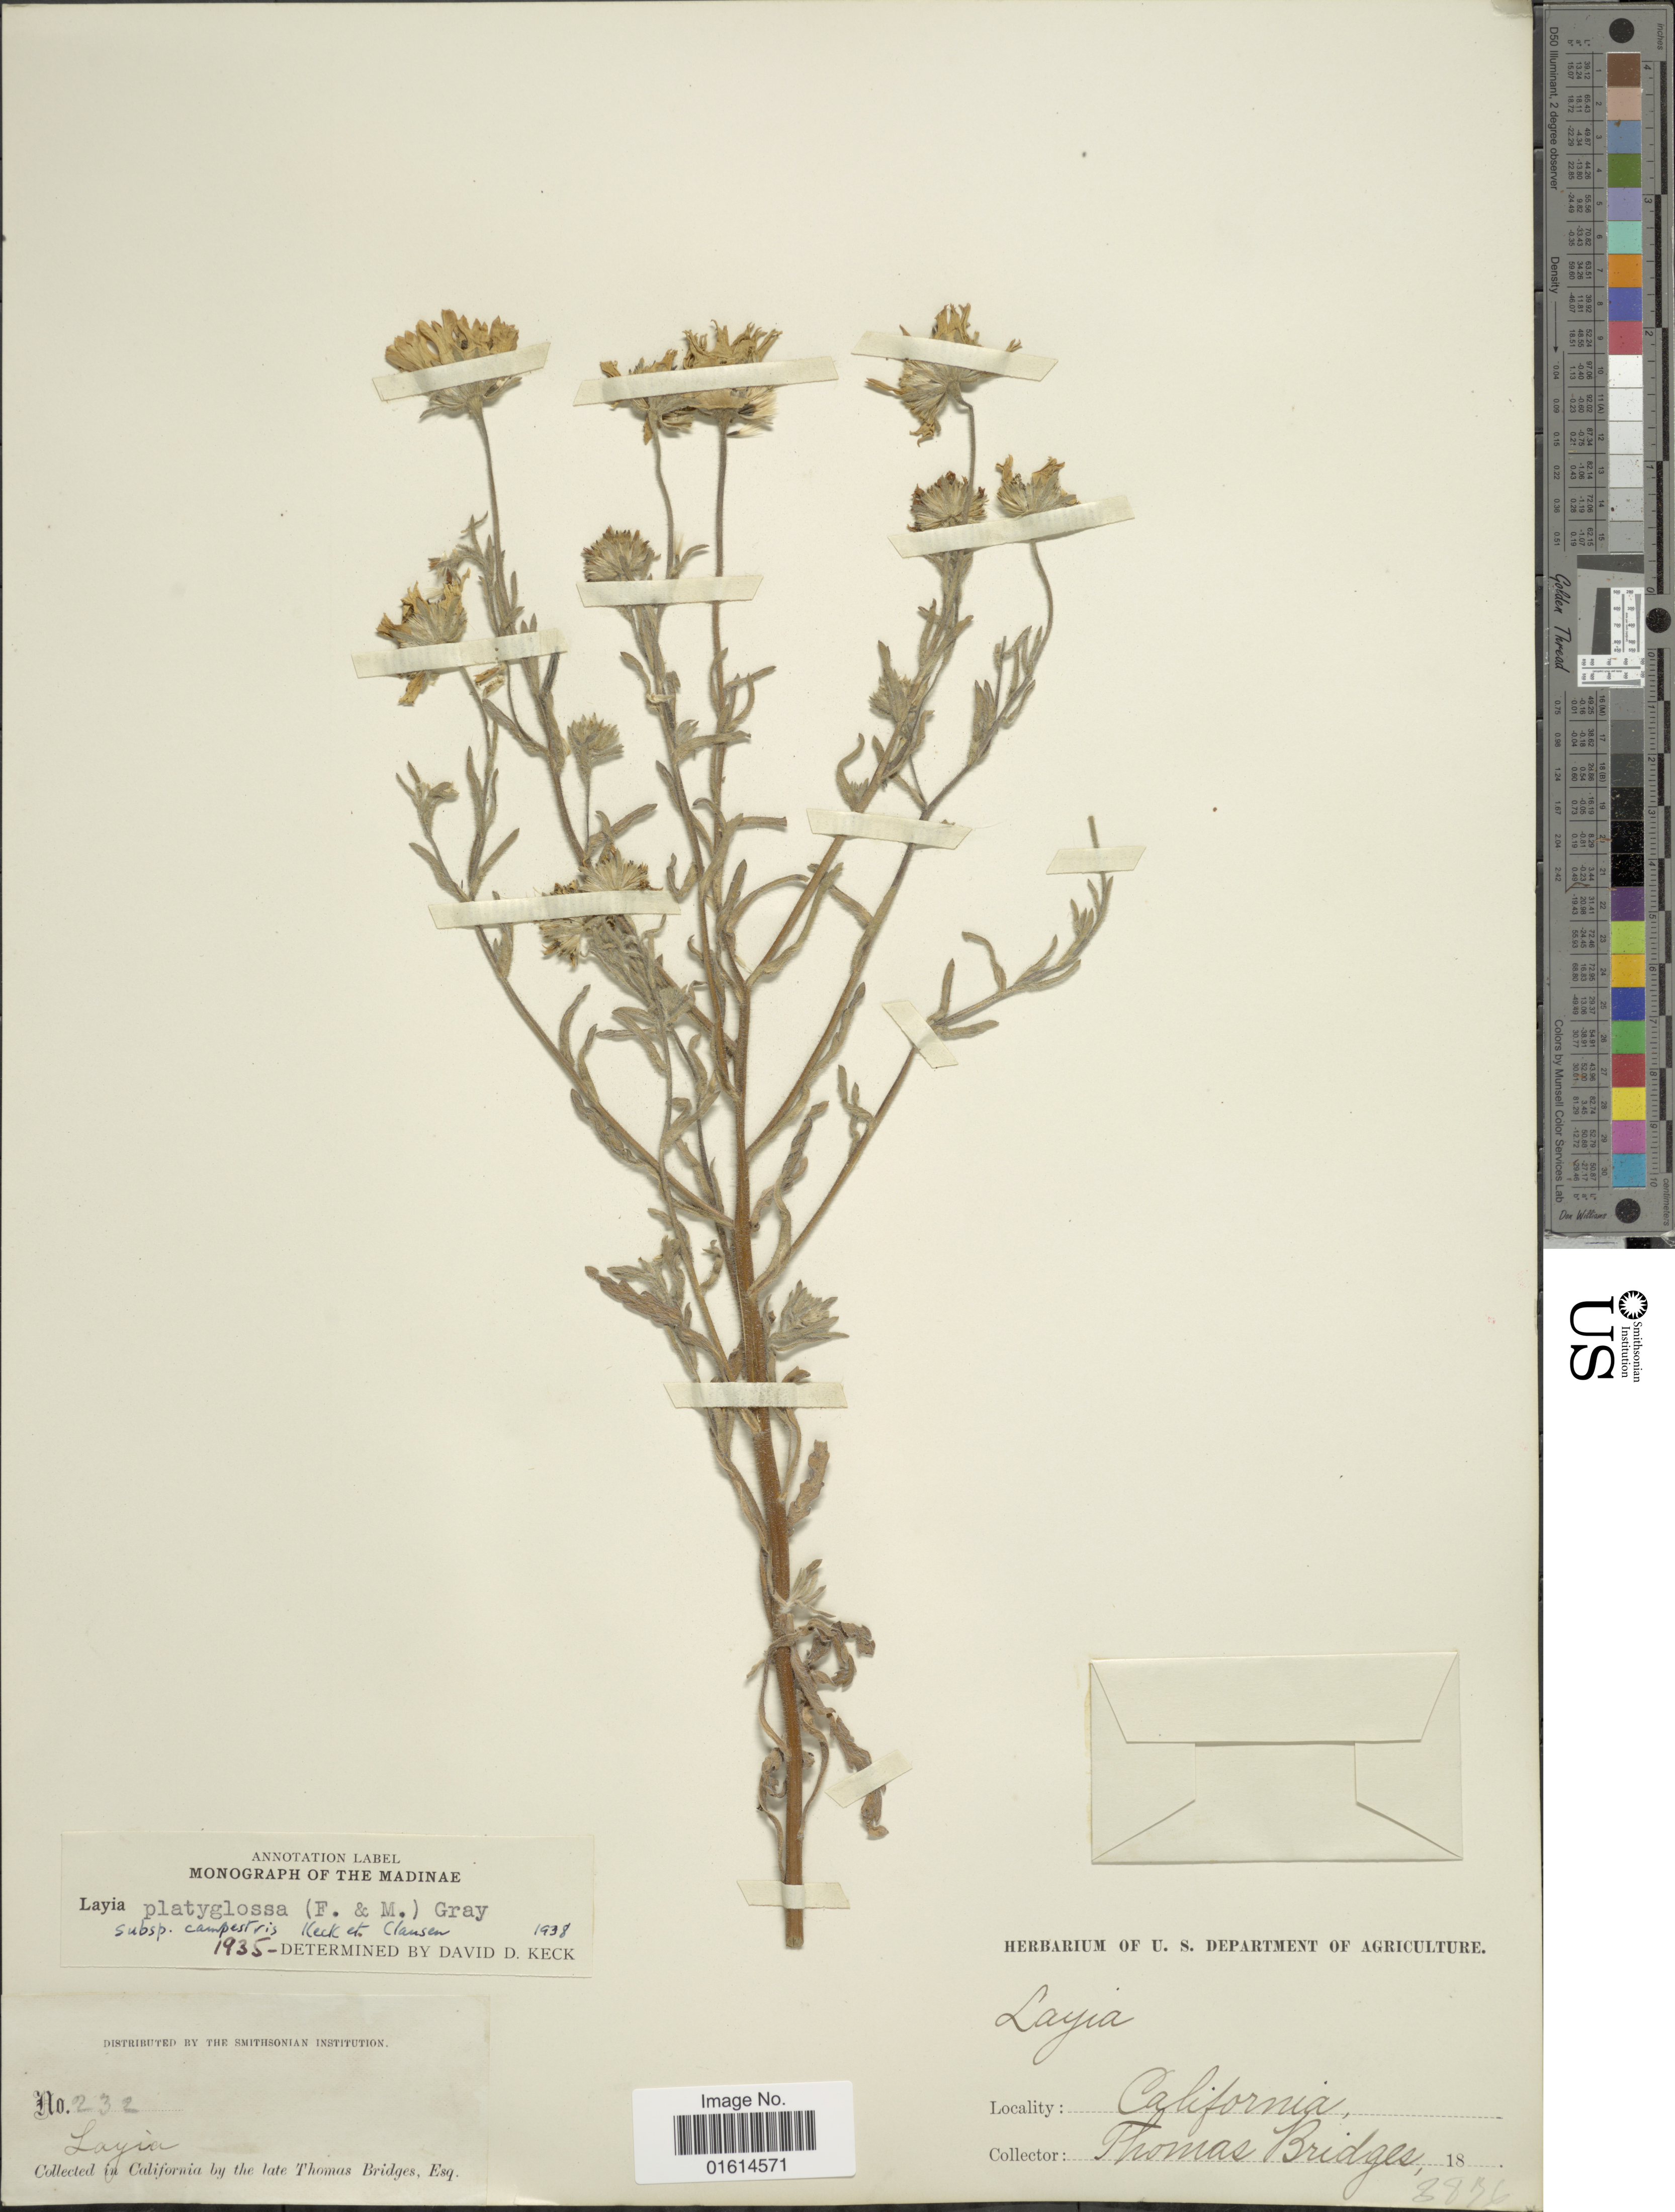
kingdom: Plantae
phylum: Tracheophyta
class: Magnoliopsida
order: Asterales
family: Asteraceae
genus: Layia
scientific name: Layia platyglossa subsp. campestris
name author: D.D. Keck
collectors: T. Bridges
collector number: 232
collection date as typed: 18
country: United States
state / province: California